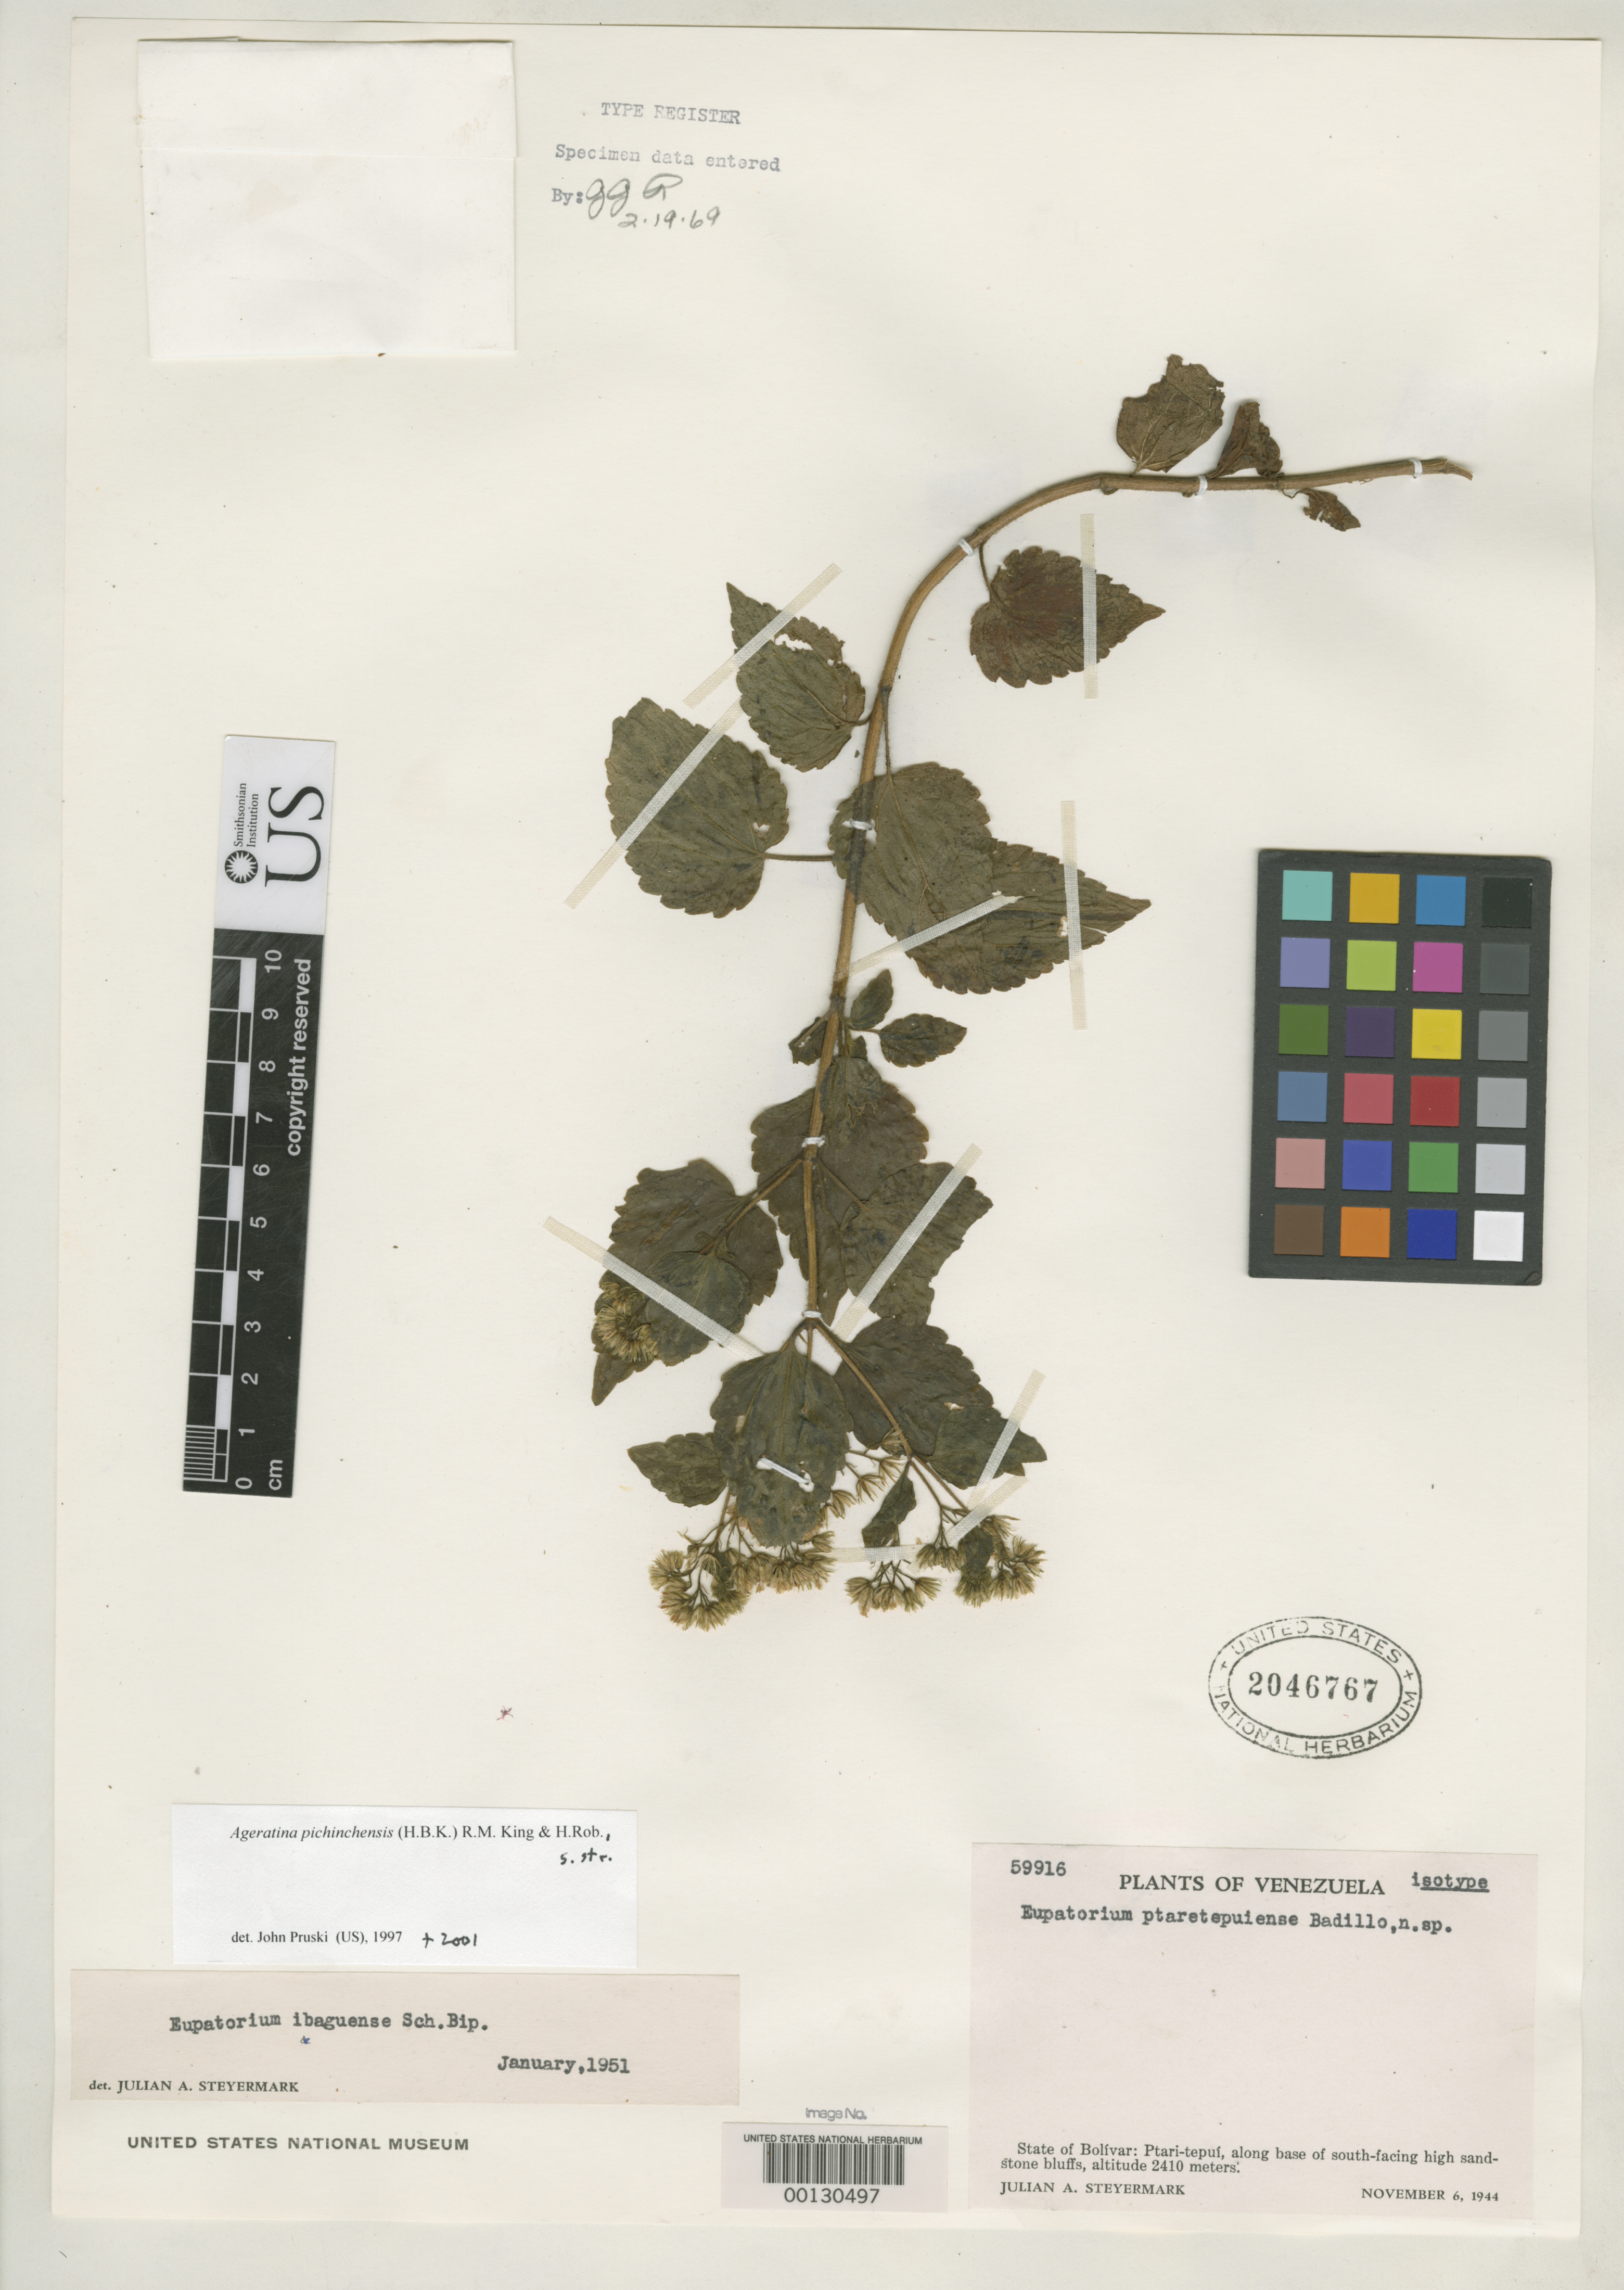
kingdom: Plantae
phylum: Tracheophyta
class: Magnoliopsida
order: Asterales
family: Asteraceae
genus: Eupatorium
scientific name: Eupatorium ptaretepuiense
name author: V.M. Badillo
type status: Isotype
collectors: J. Steyermark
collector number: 59916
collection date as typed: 06 Nov 1944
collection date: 1944-11-06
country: Venezuela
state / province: Bolivar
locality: Ptari-tepui.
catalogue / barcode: US 2046767